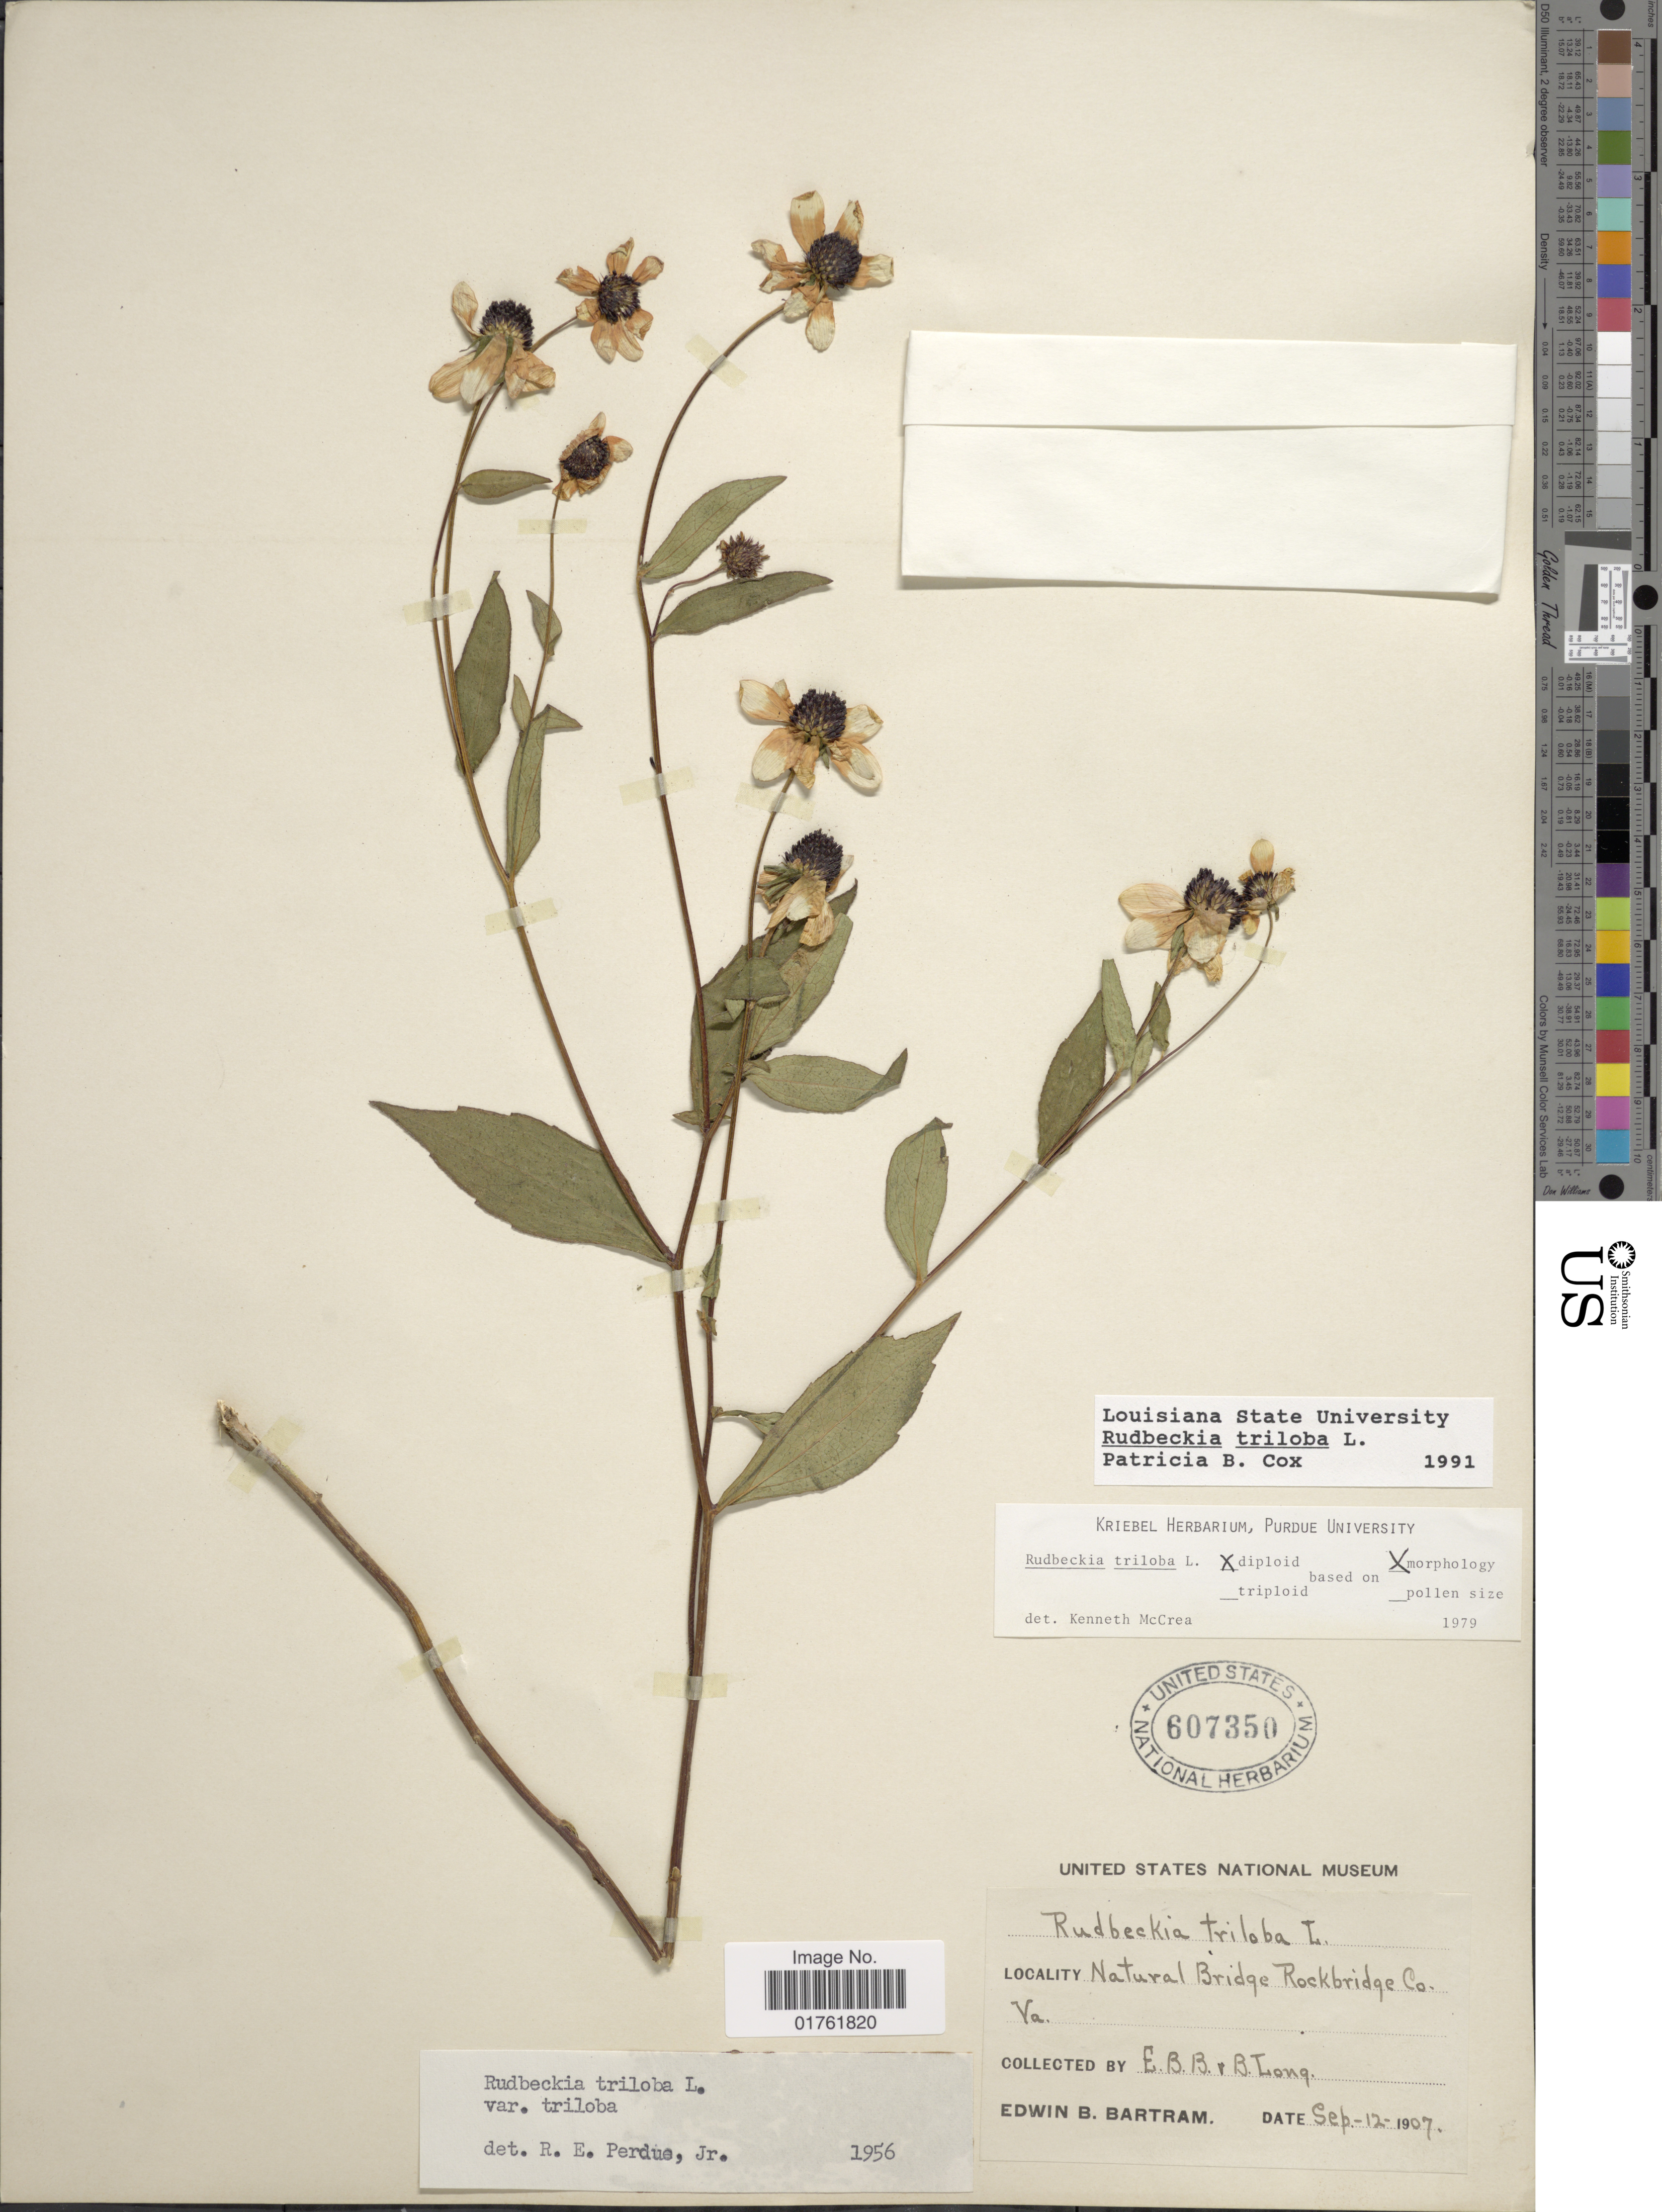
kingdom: Plantae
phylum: Tracheophyta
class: Magnoliopsida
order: Asterales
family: Asteraceae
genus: Rudbeckia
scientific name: Rudbeckia triloba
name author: L.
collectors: E. B. Bartram & B. Long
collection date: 1907-09-12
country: United States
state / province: Virginia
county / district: Rockbridge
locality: Natural Bridge Rockbridge Co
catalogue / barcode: US 607350